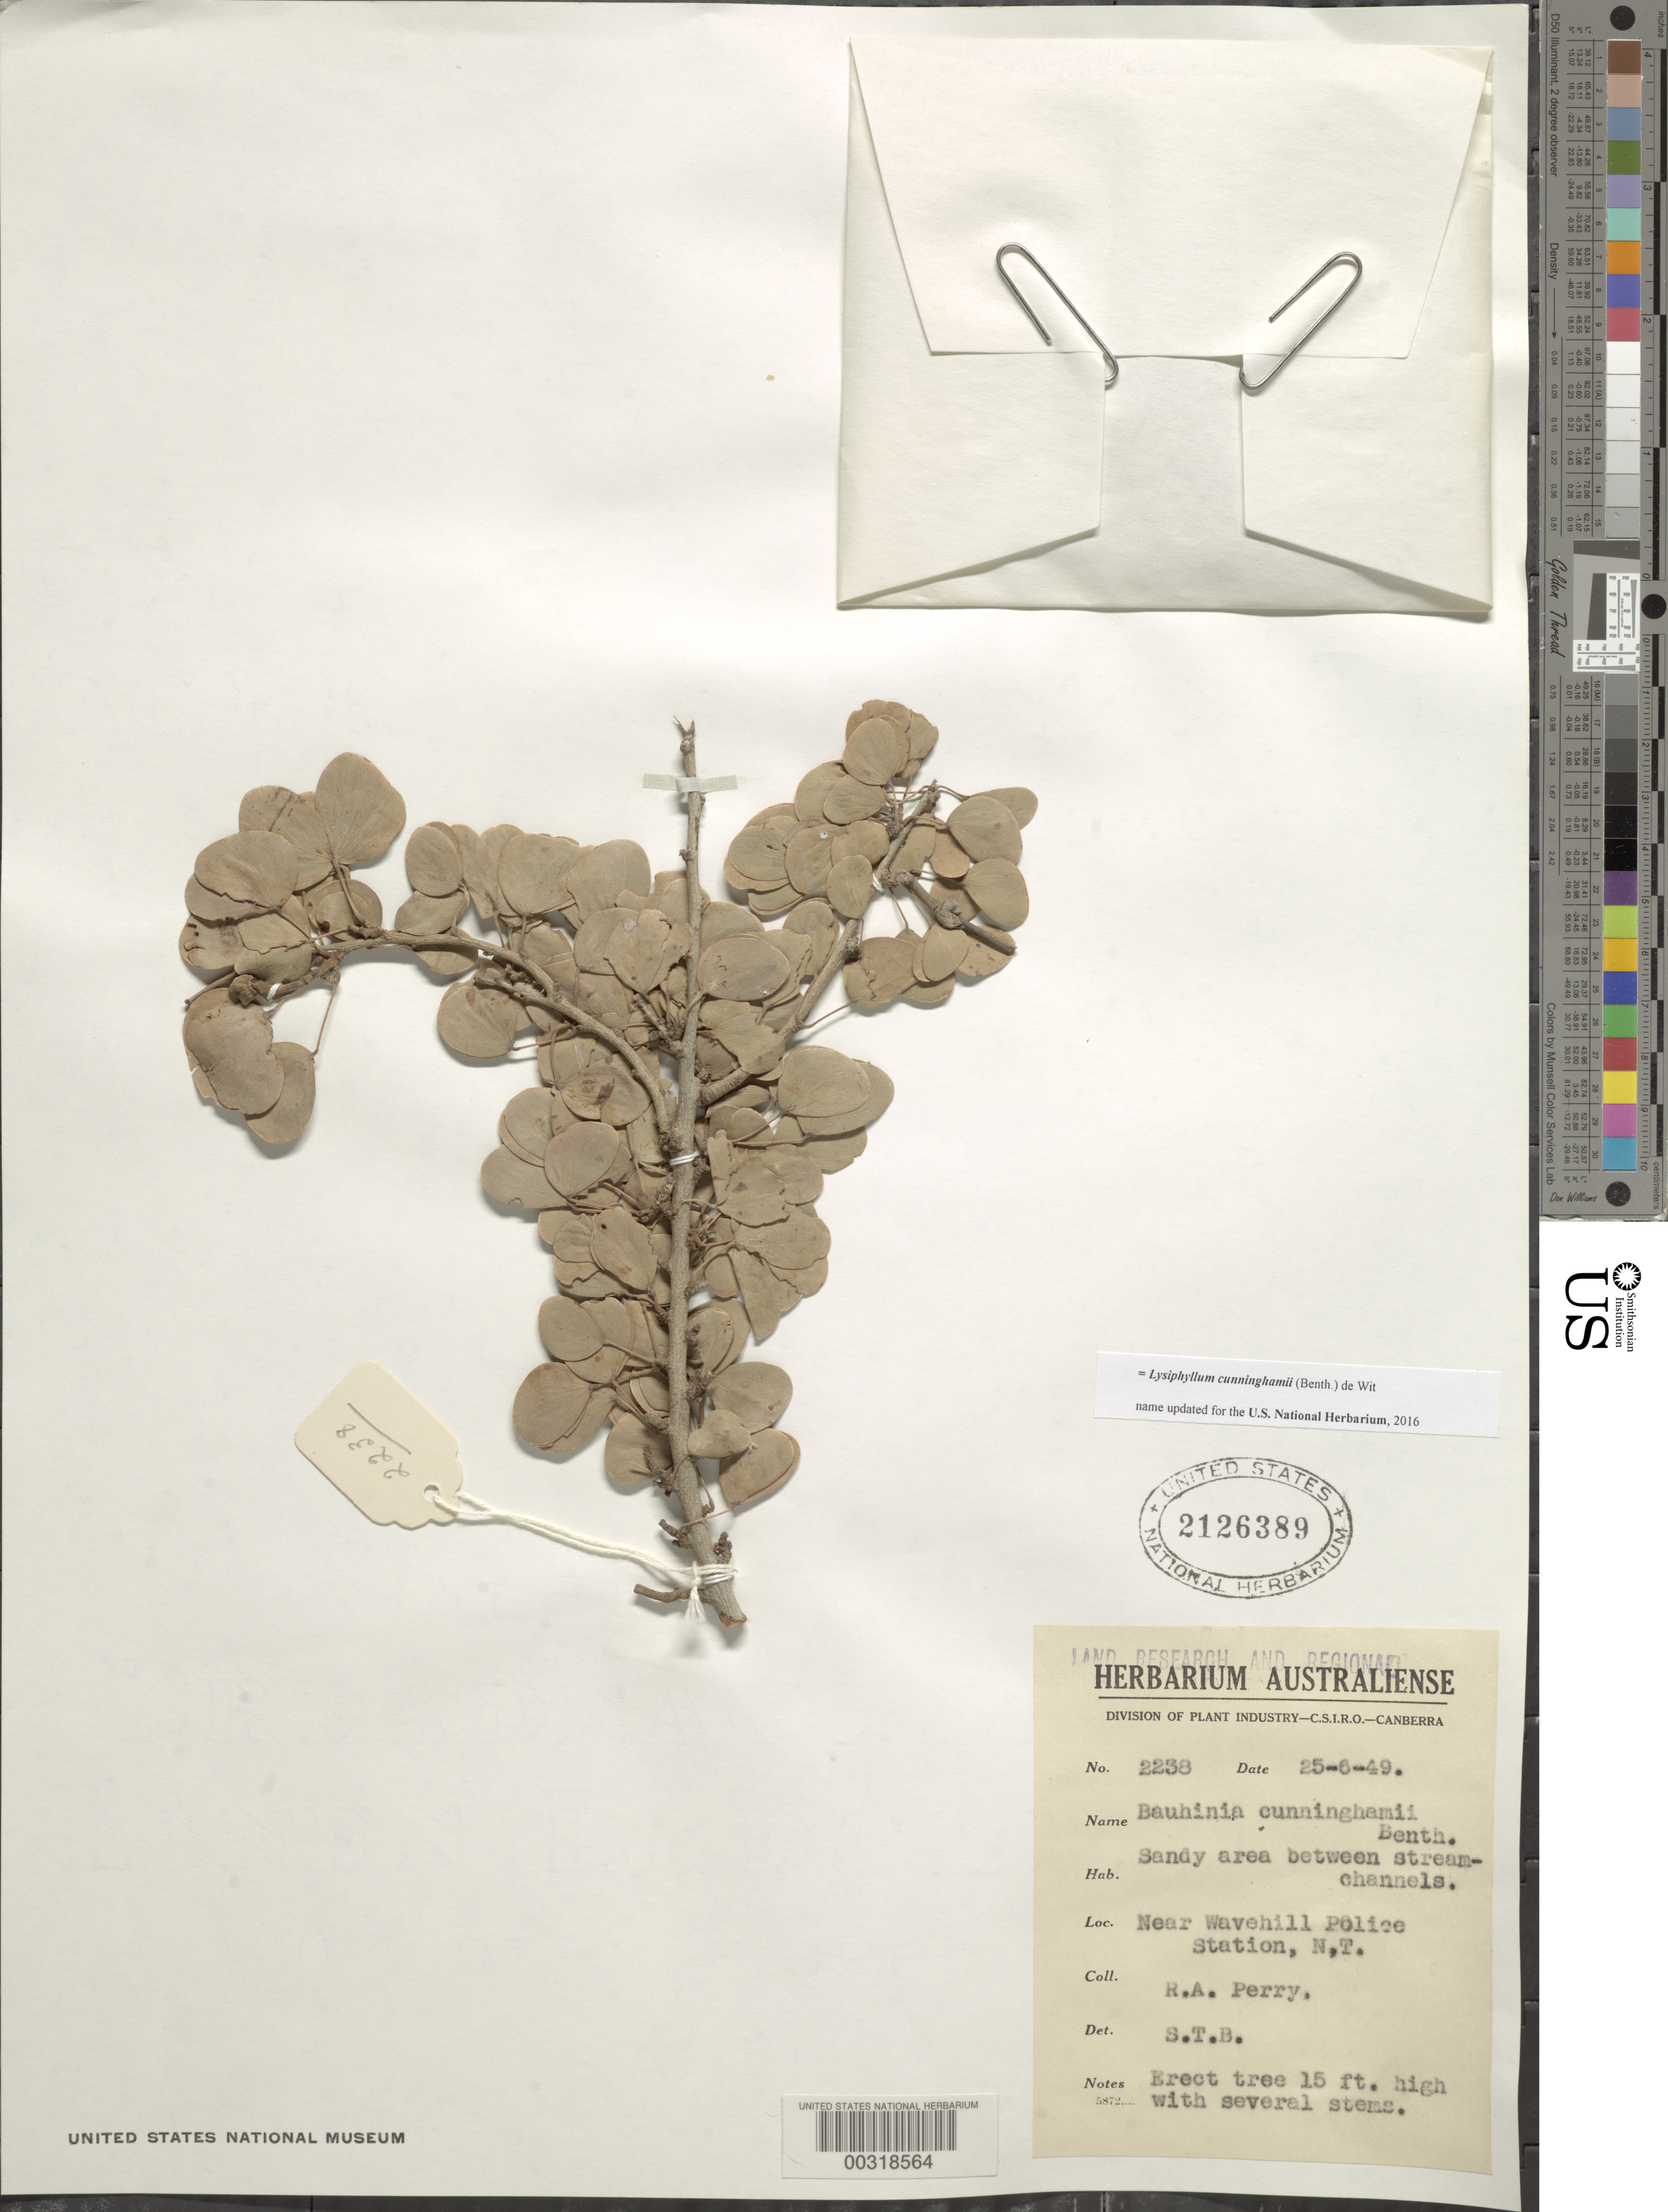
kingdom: Plantae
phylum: Tracheophyta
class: Magnoliopsida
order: Fabales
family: Fabaceae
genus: Tessmannia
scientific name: Tessmannia dewildemaniana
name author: Harms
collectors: Perry, R. A.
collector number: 2238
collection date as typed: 25 Jun 1949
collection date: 1949-06-25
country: Australia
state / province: Northern Territory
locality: Near wavehill police station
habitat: Sandy area between stream channels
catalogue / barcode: US 2126389